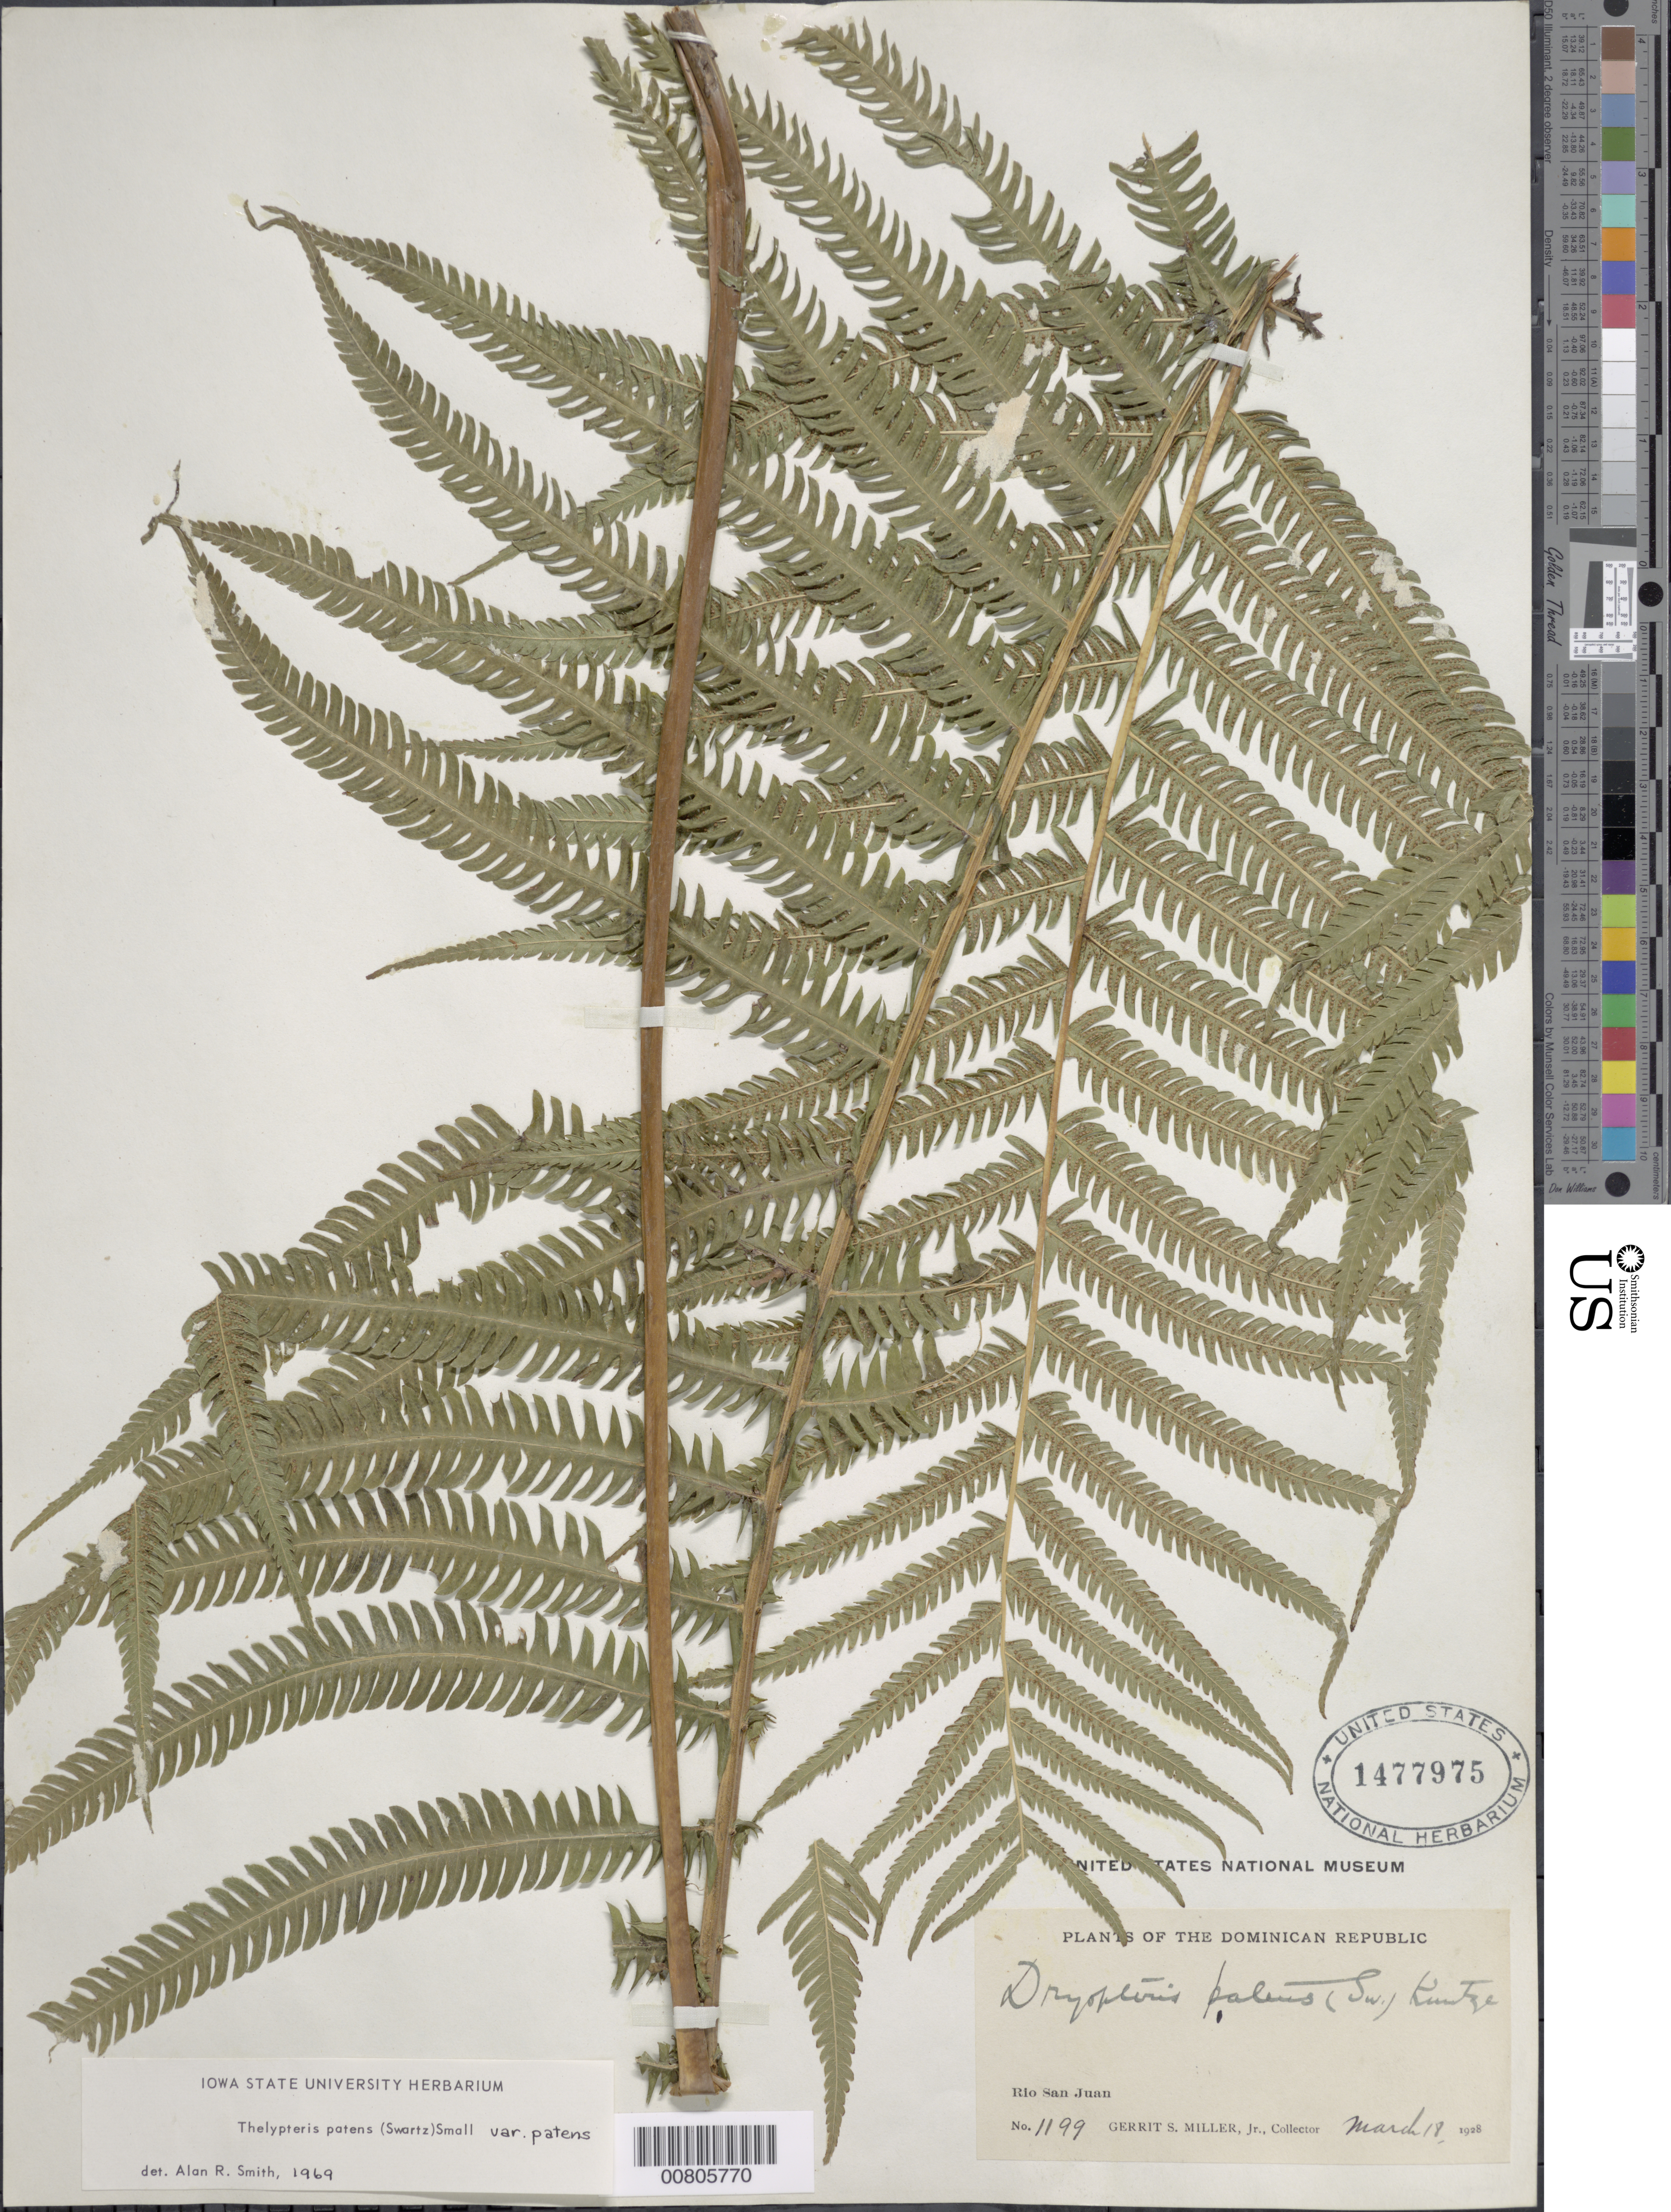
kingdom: Plantae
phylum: Tracheophyta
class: Polypodiopsida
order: Polypodiales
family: Thelypteridaceae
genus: Christella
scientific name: Christella patens var. patens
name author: (Sw.) Holttum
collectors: G. S. Miller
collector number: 1199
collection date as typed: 18 Mar 1928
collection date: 1928-03-18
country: Dominican Republic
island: Hispaniola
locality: Río San Juan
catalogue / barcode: US 1477975